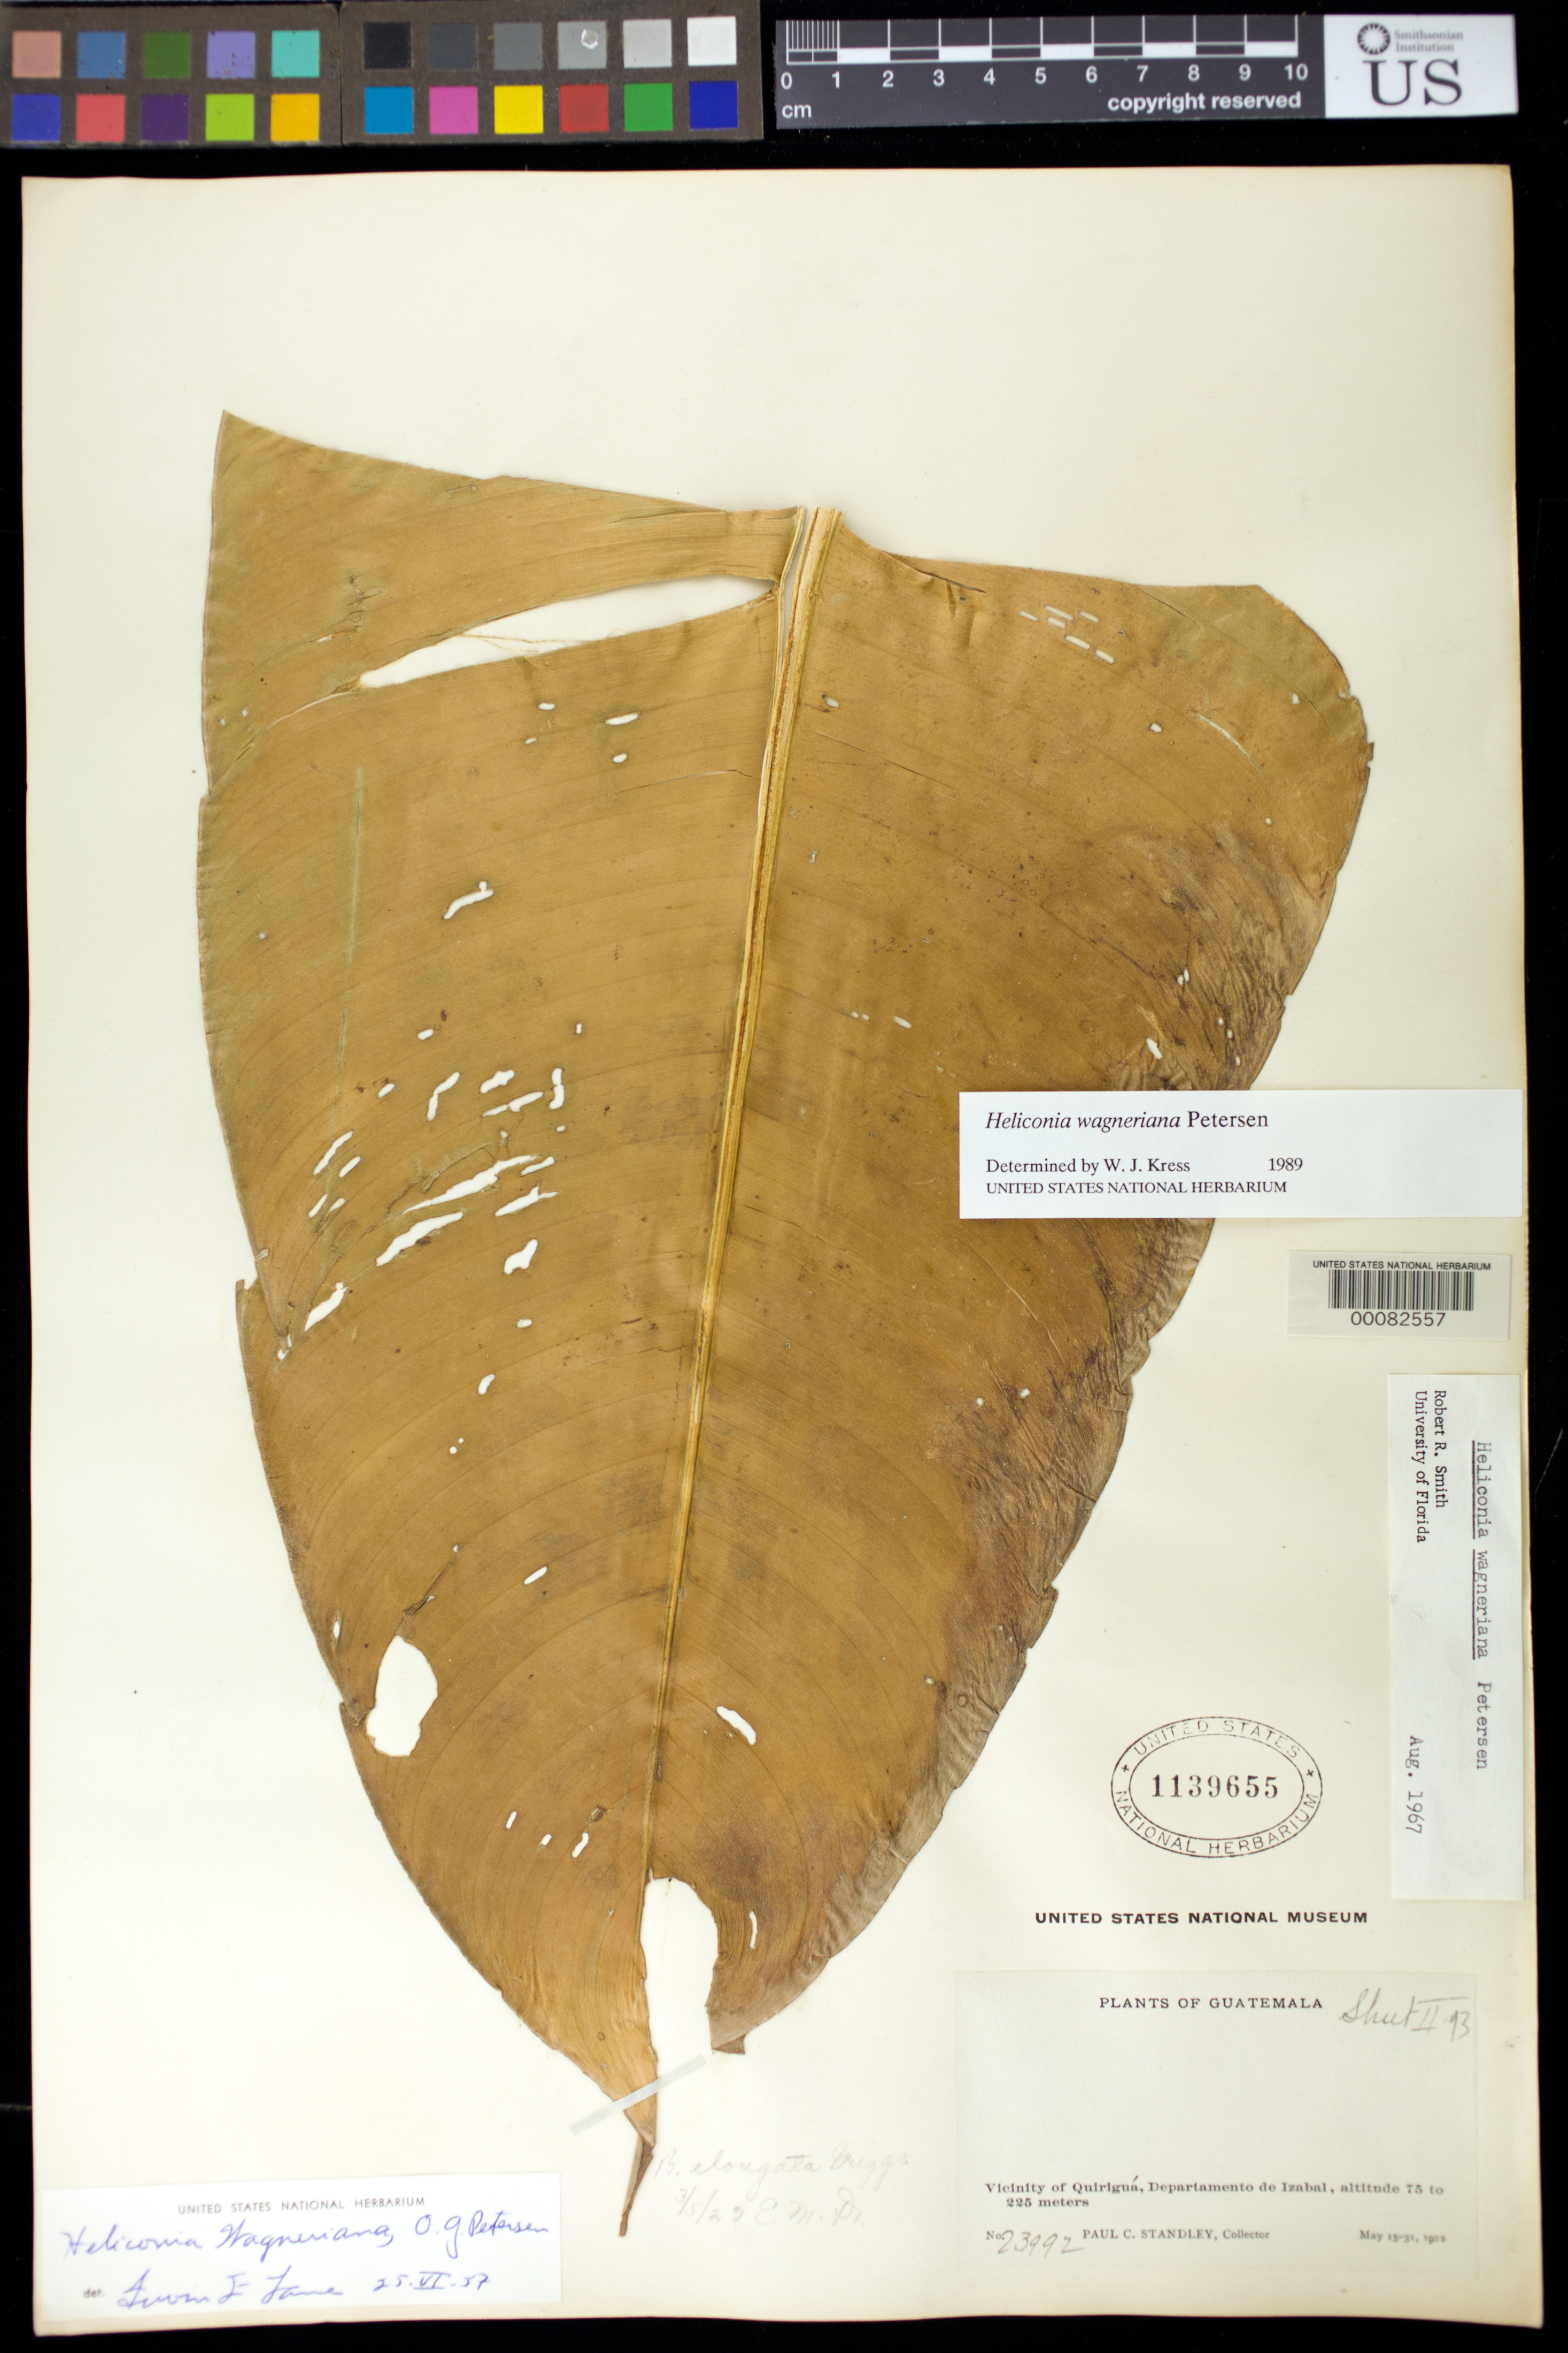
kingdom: Plantae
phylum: Tracheophyta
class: Liliopsida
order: Zingiberales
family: Heliconiaceae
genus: Heliconia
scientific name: Heliconia wagneriana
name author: Petersen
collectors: P. C. Standley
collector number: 23992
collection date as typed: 15 May 1922 to 31 May 1922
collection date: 1922-05-15/1922-05-31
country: Guatemala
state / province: Izabal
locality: Vicinity of Quiriguá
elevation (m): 75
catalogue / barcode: US 1139655